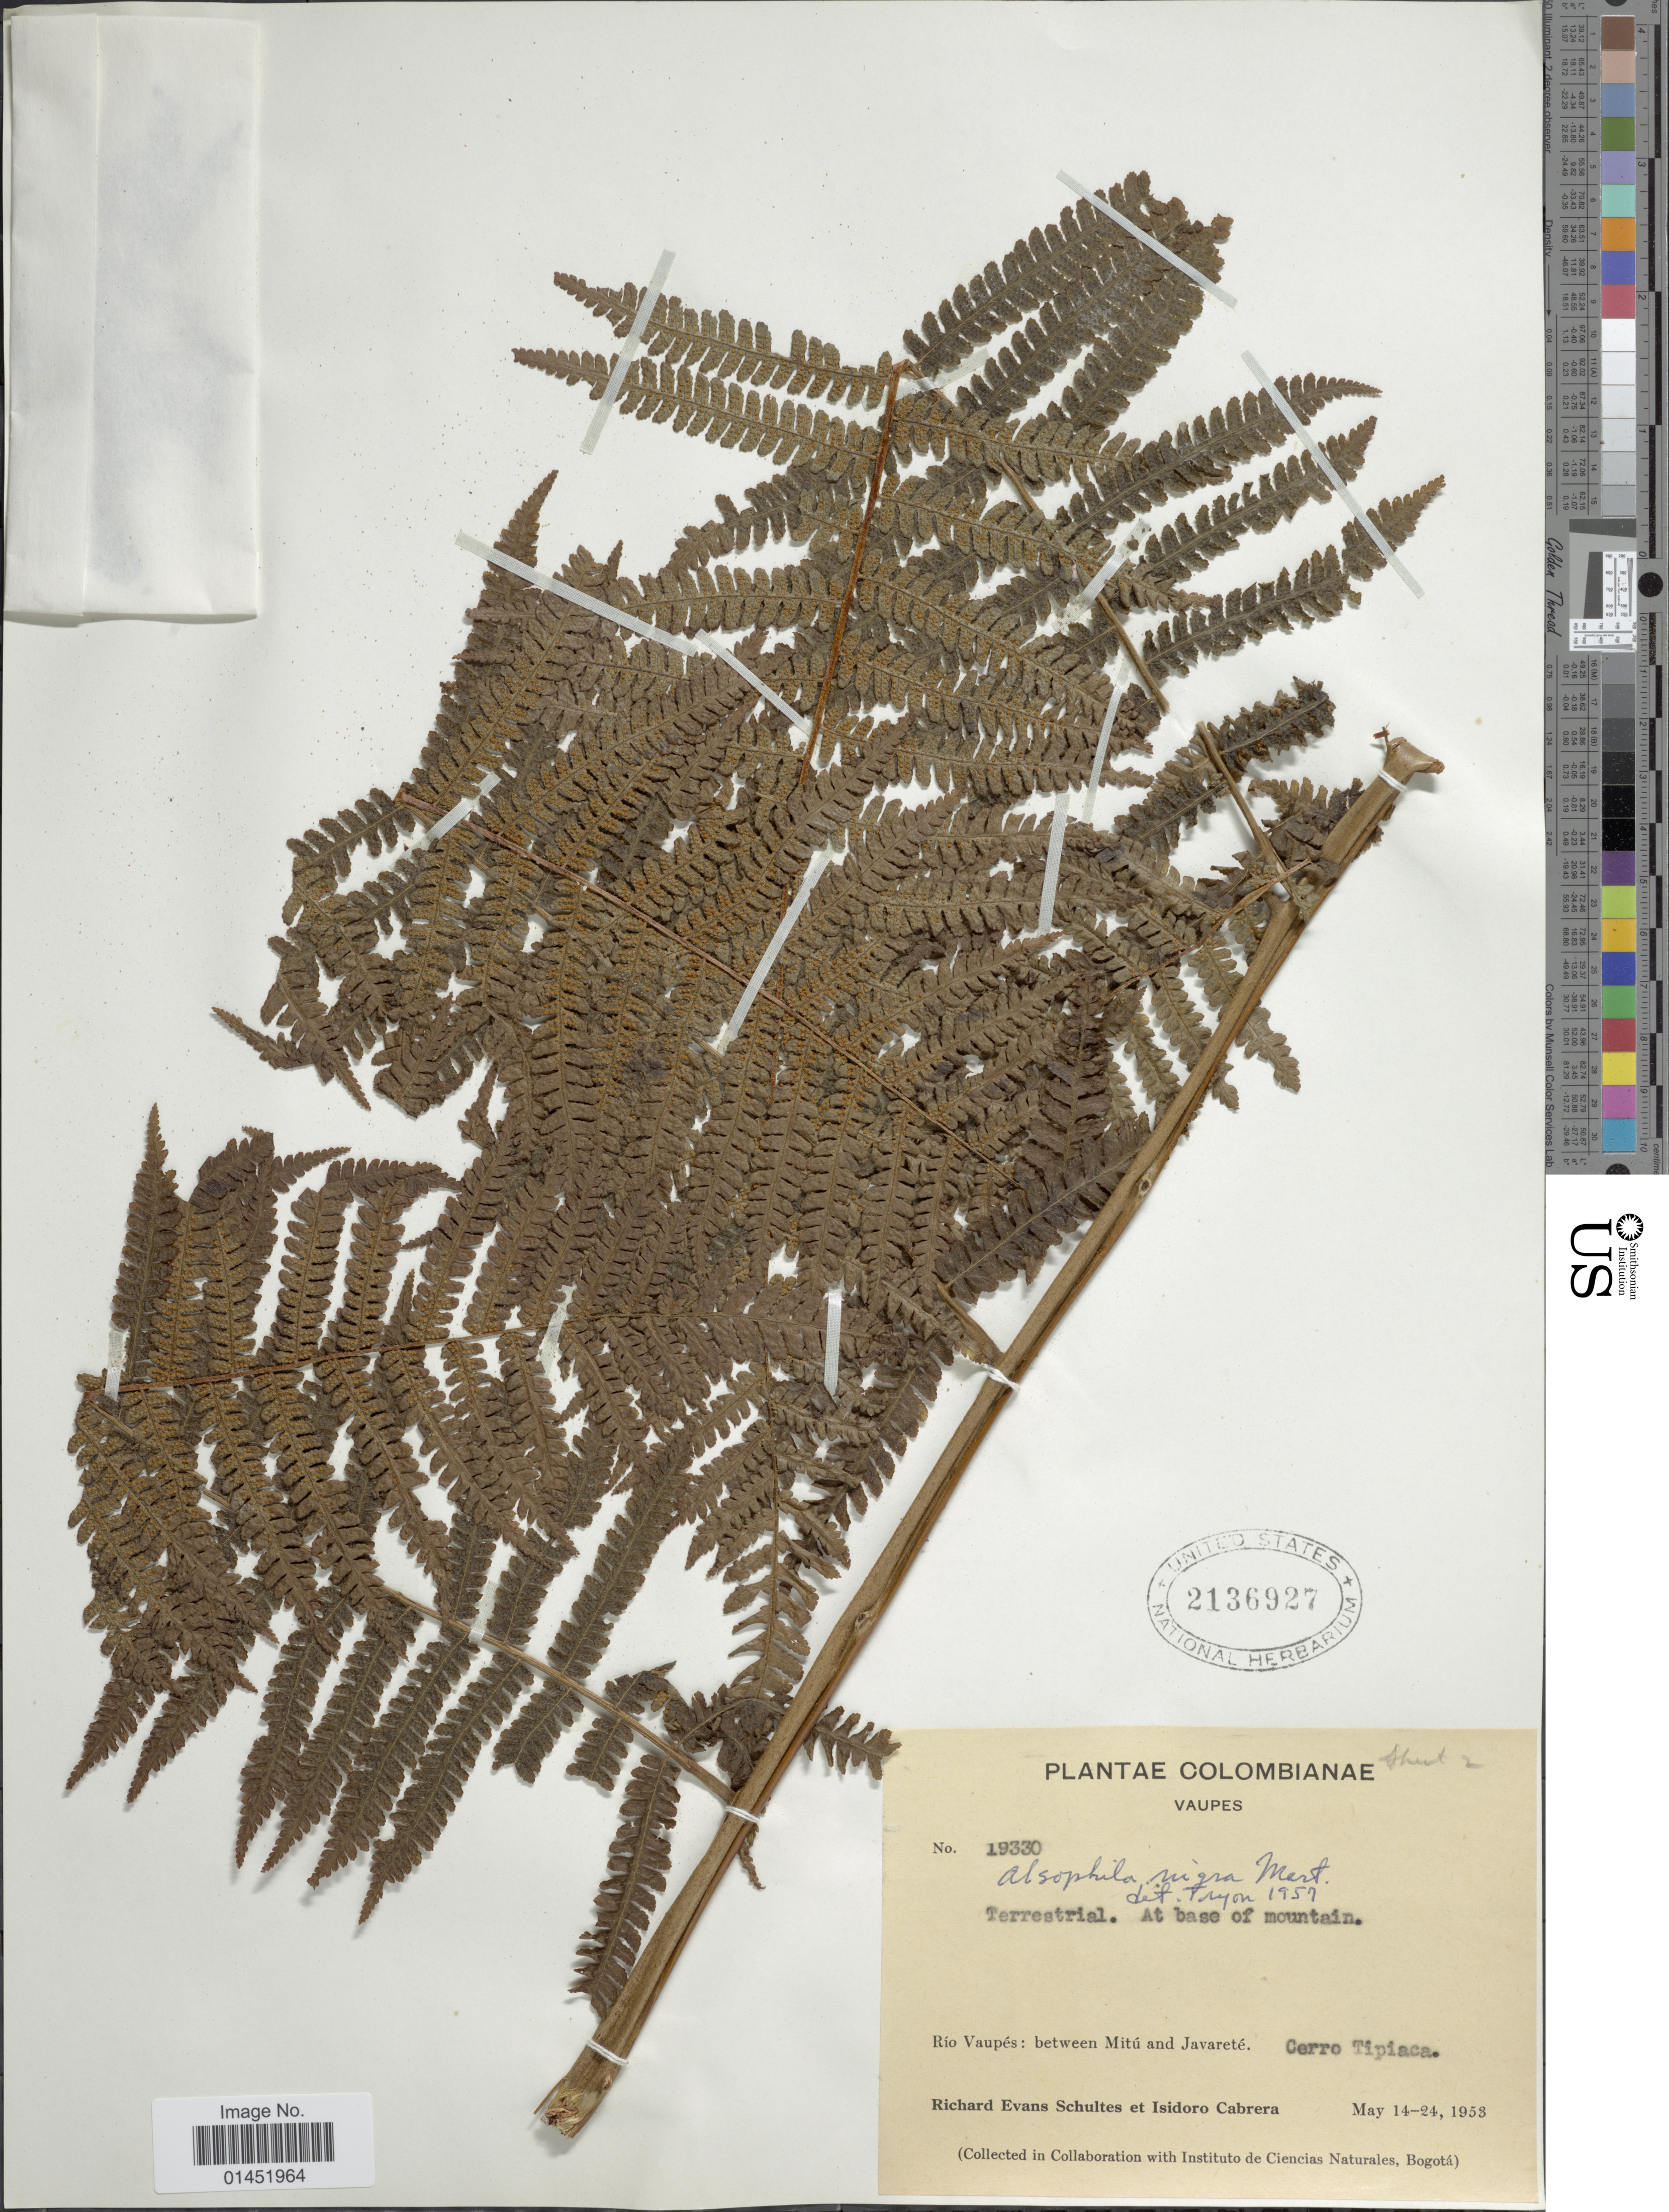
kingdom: Plantae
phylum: Tracheophyta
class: Polypodiopsida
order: Cyatheales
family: Cyatheaceae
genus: Cyathea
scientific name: Cyathea lasiosora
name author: (Mett. ex Kuhn) Domin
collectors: R. E. Schultes & I. Cabrera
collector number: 19330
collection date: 1953-05-14/1953-05-24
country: Colombia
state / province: Vaupés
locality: Río Vaupés: between Mitú and Javareté. Cerro Tipiaca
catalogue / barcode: US 2136927